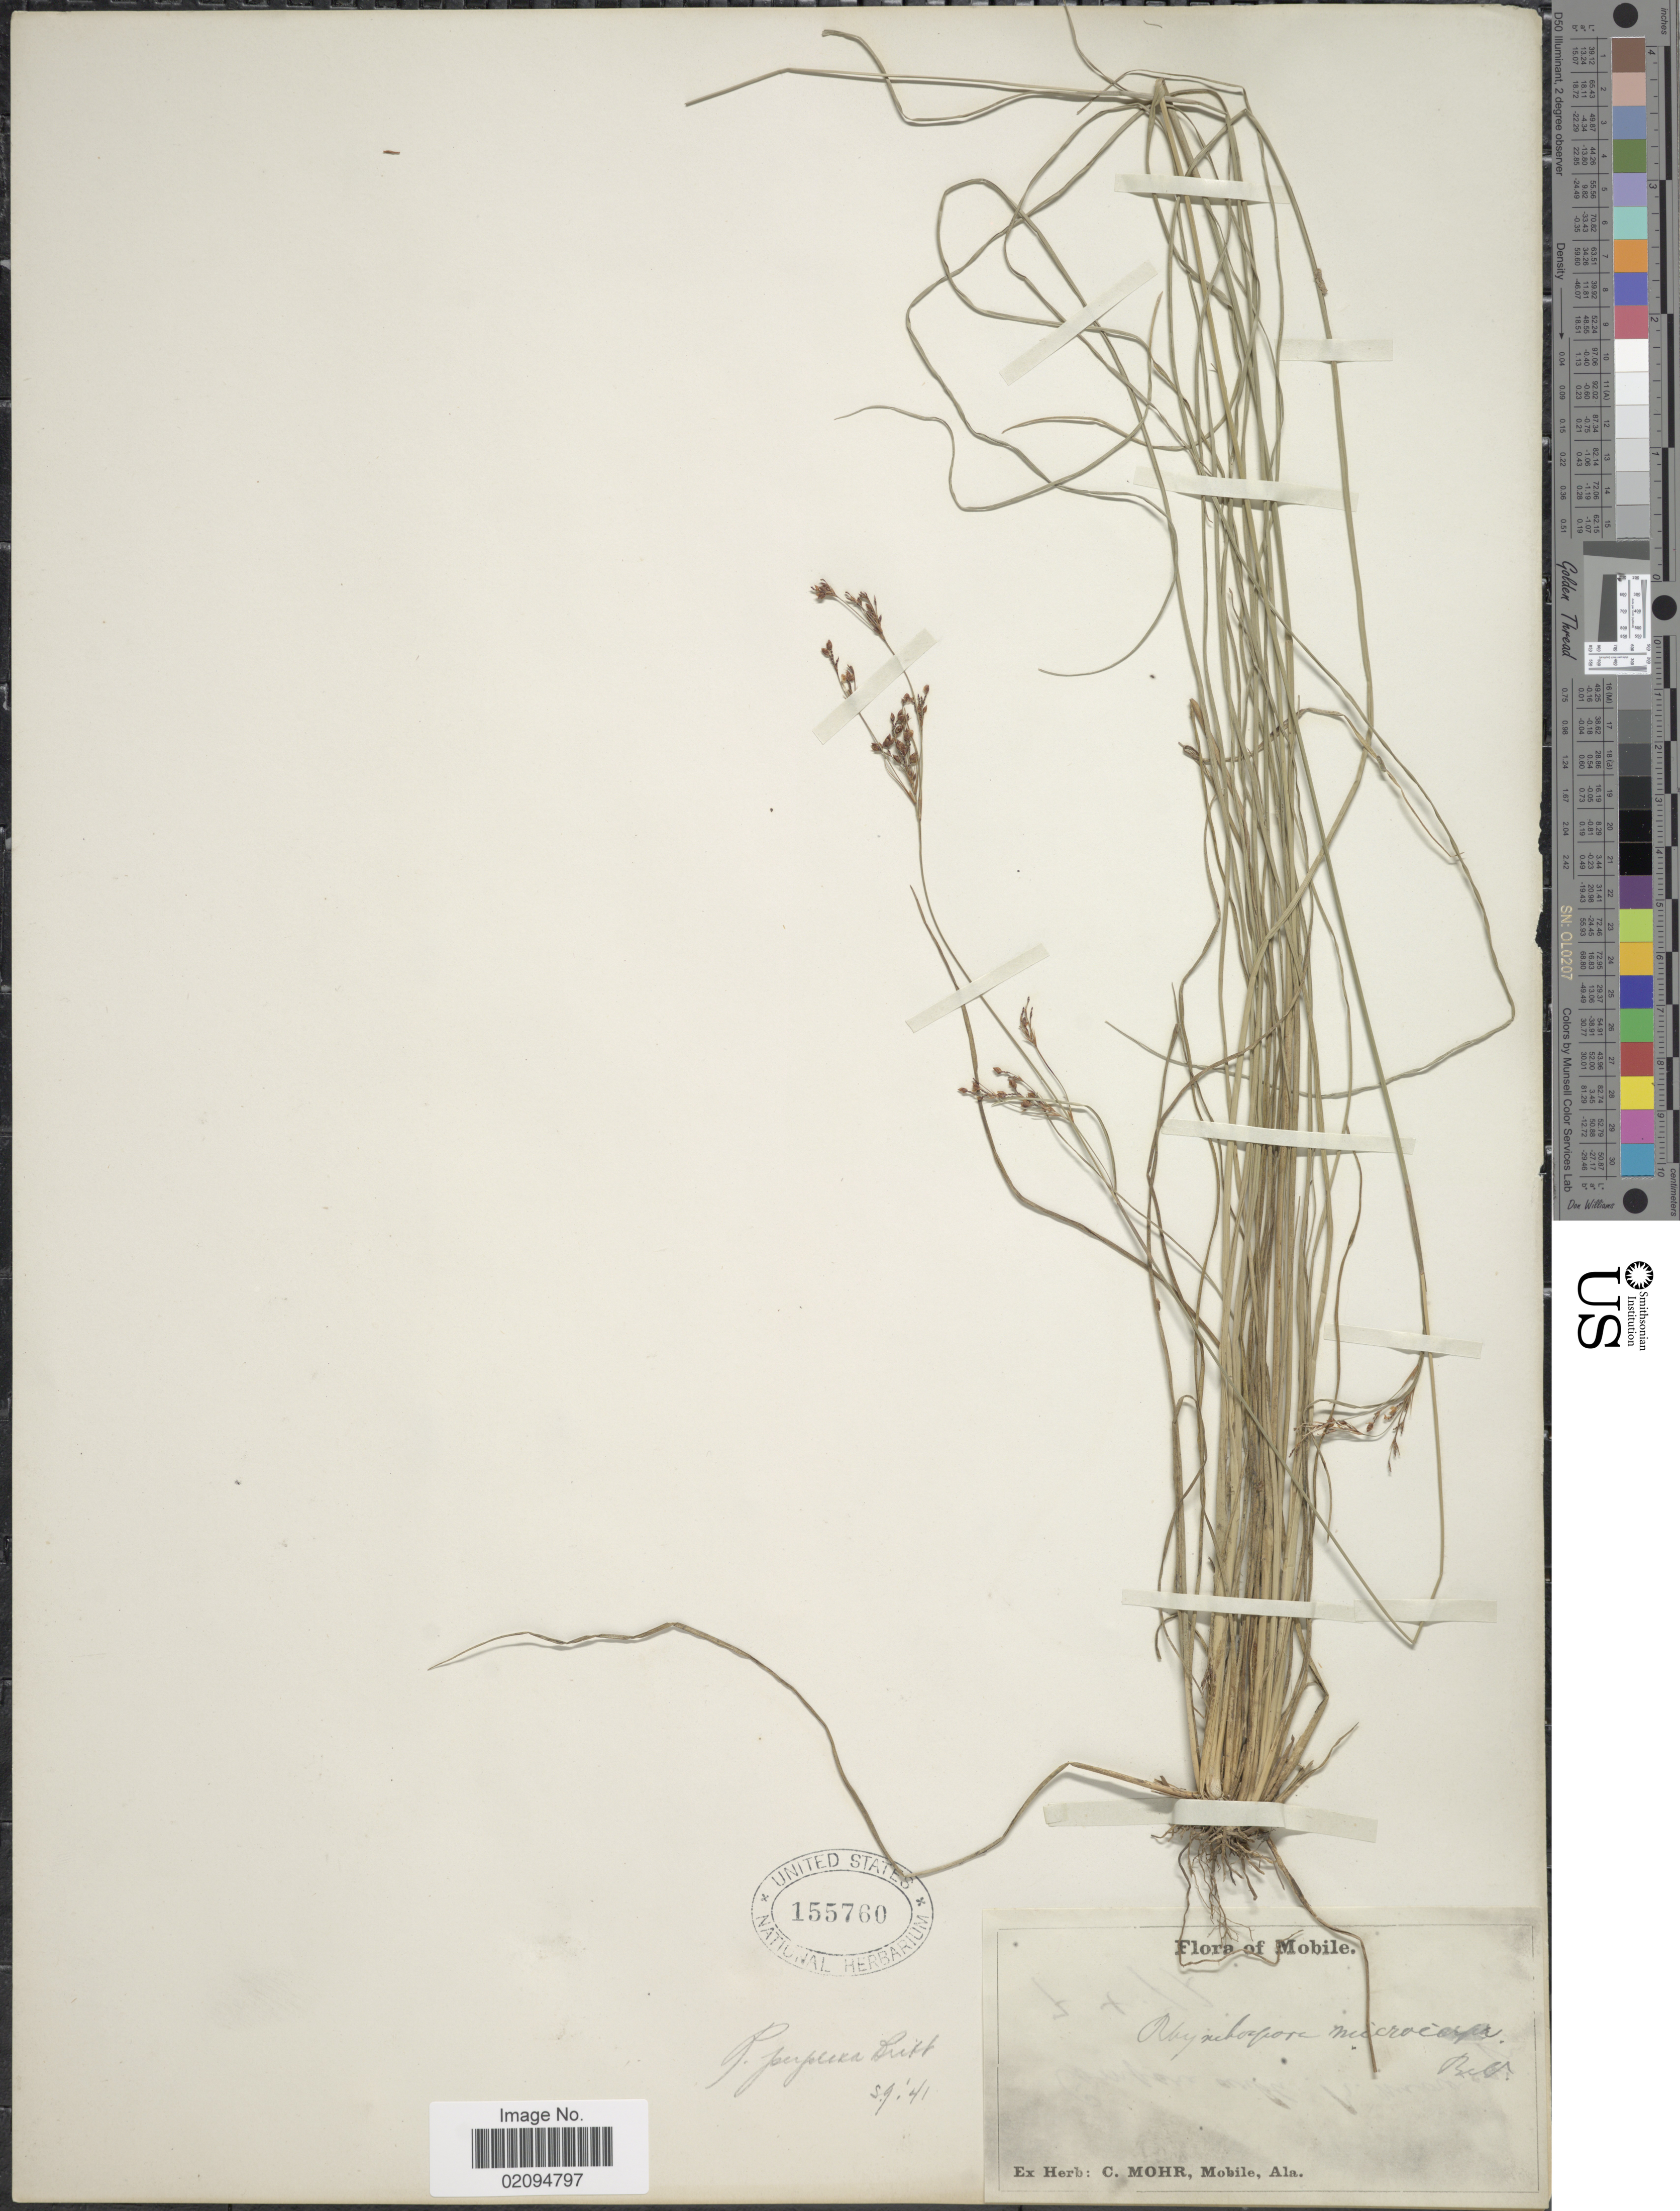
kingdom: Plantae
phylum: Tracheophyta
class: Liliopsida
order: Poales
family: Cyperaceae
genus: Rhynchospora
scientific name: Rhynchospora perplexa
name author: Britton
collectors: ex herb. C. Mohr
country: United States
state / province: Alabama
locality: Mobile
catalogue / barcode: US 155760